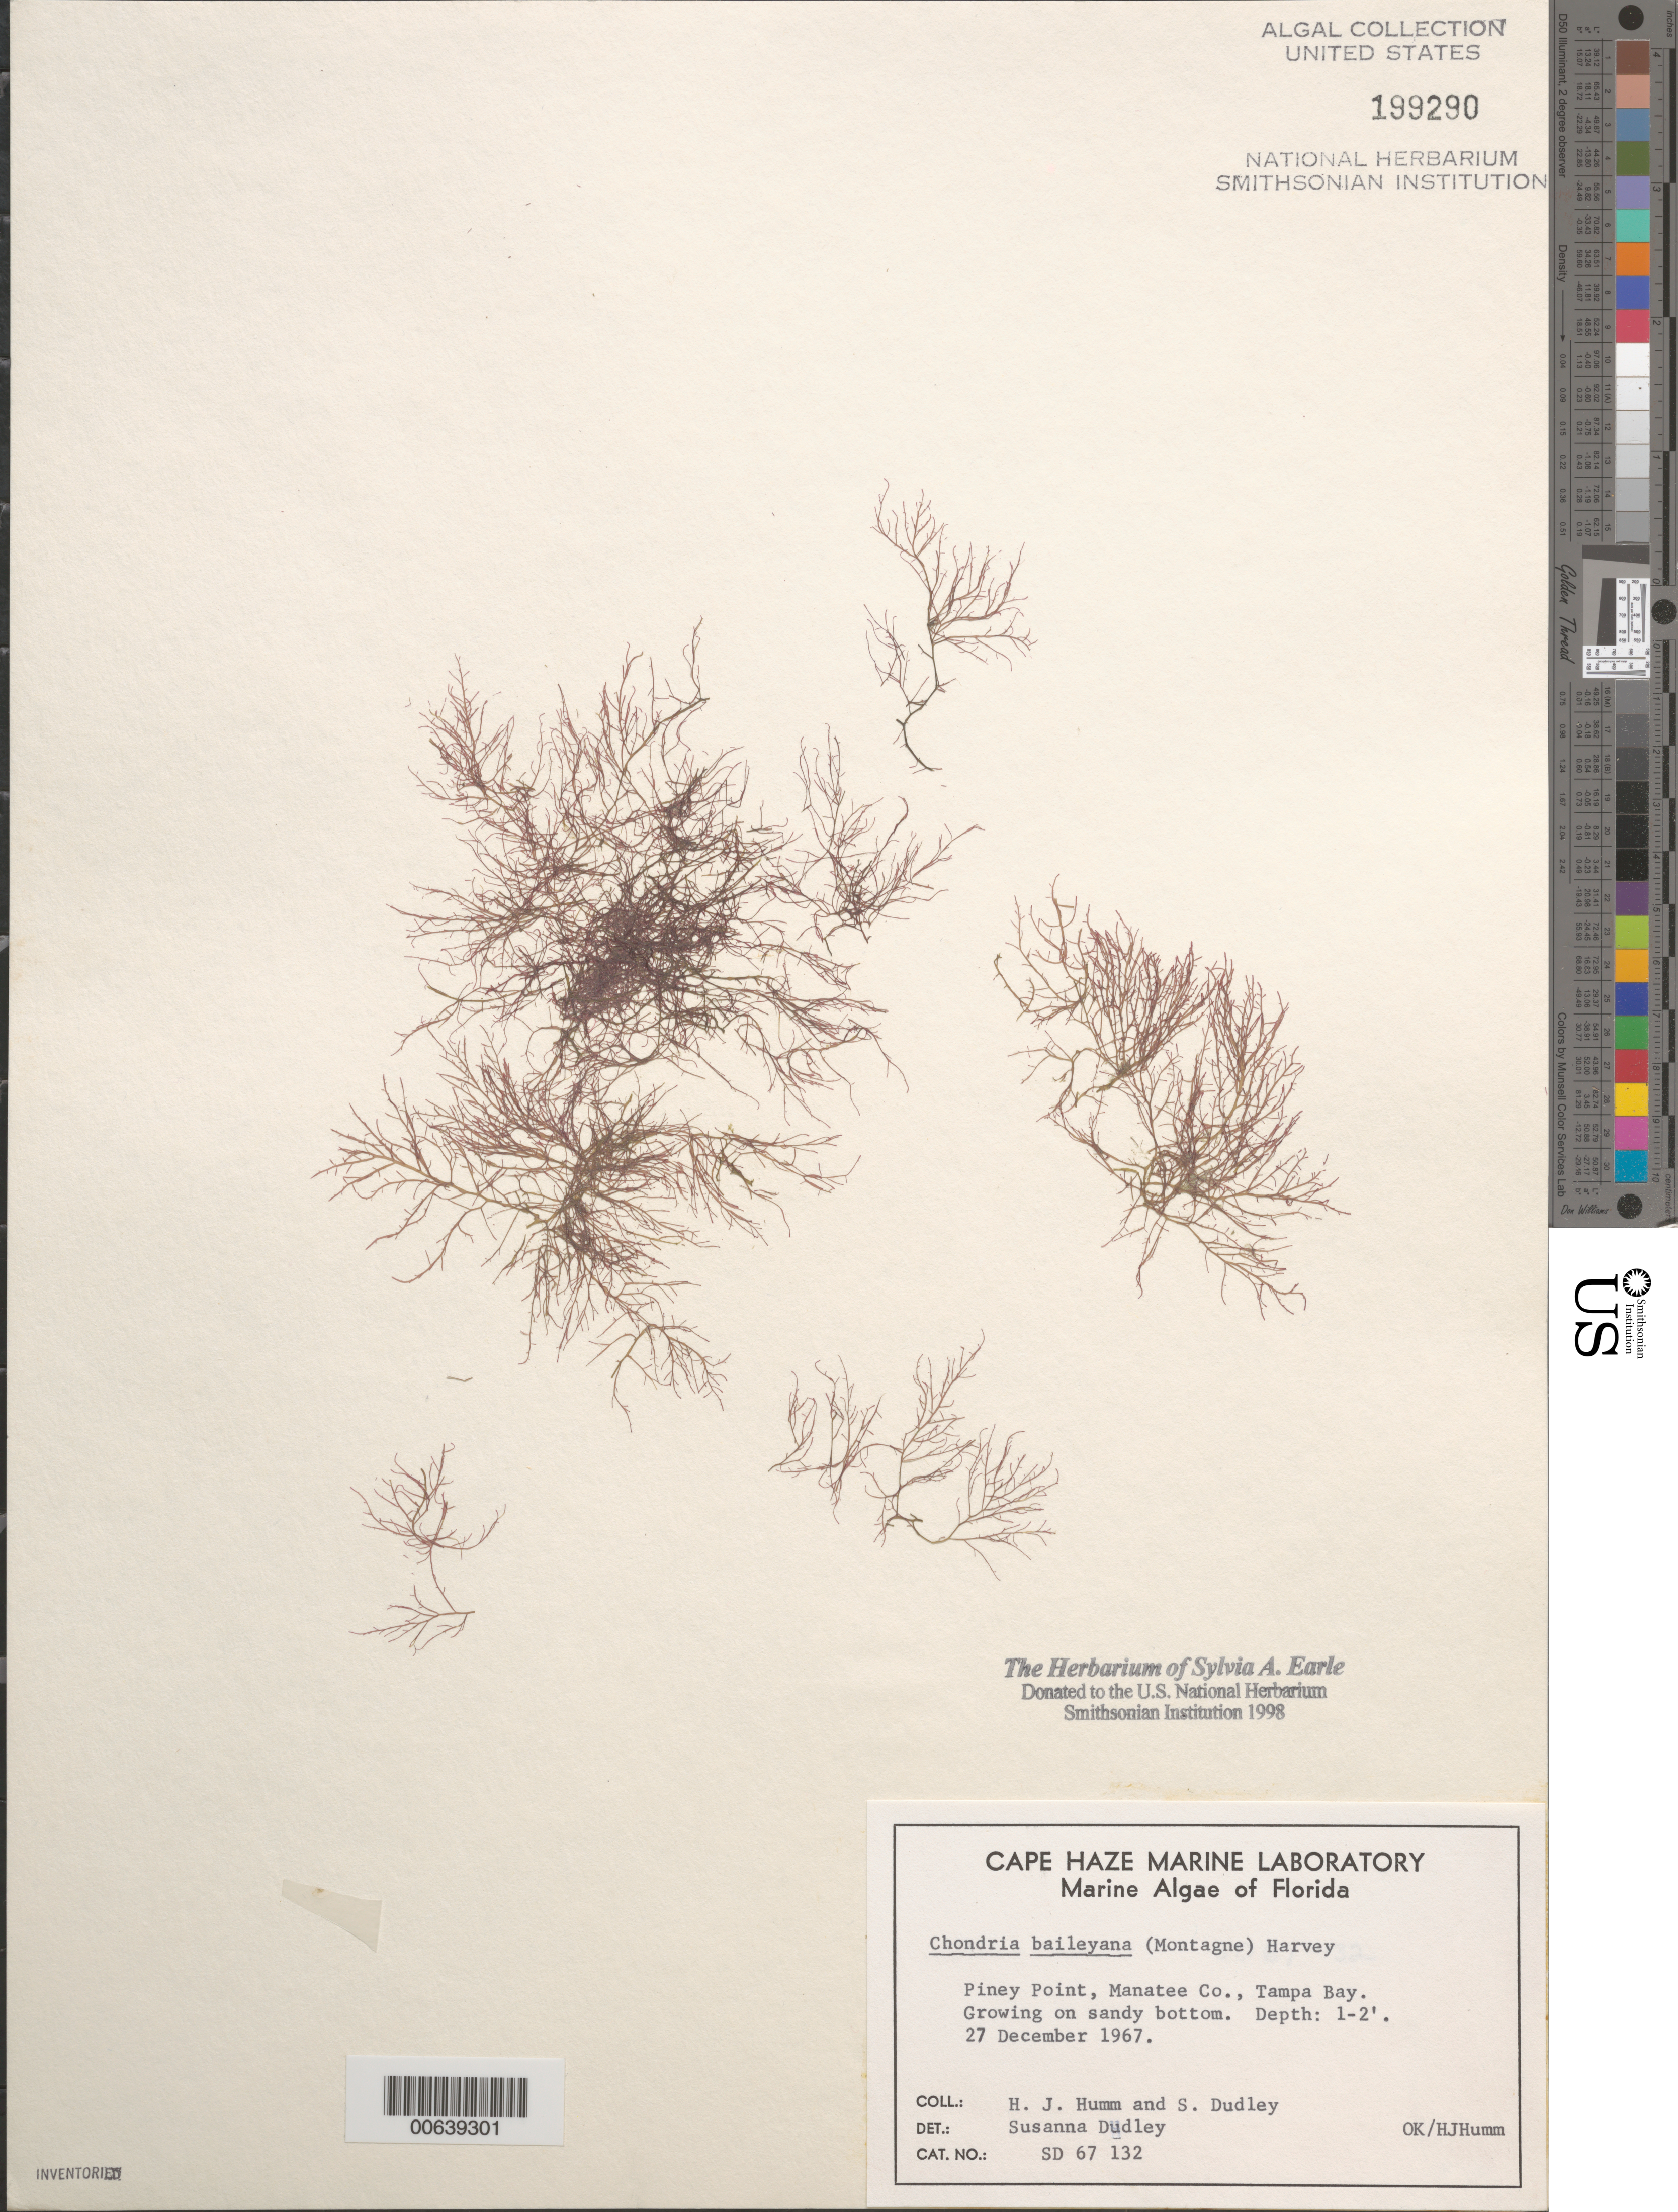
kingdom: Plantae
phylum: Rhodophyta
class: Florideophyceae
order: Ceramiales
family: Rhodomelaceae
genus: Chondria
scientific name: Chondria baileyana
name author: (Mont.) Harv.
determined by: Dudley, S.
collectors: S. Dudley & H. J. Humm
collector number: SD 67 132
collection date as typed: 27 Dec 1967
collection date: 1967-12-27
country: United States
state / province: Florida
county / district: Manatee County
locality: Piney Point, Tampa Bay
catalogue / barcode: US 199290